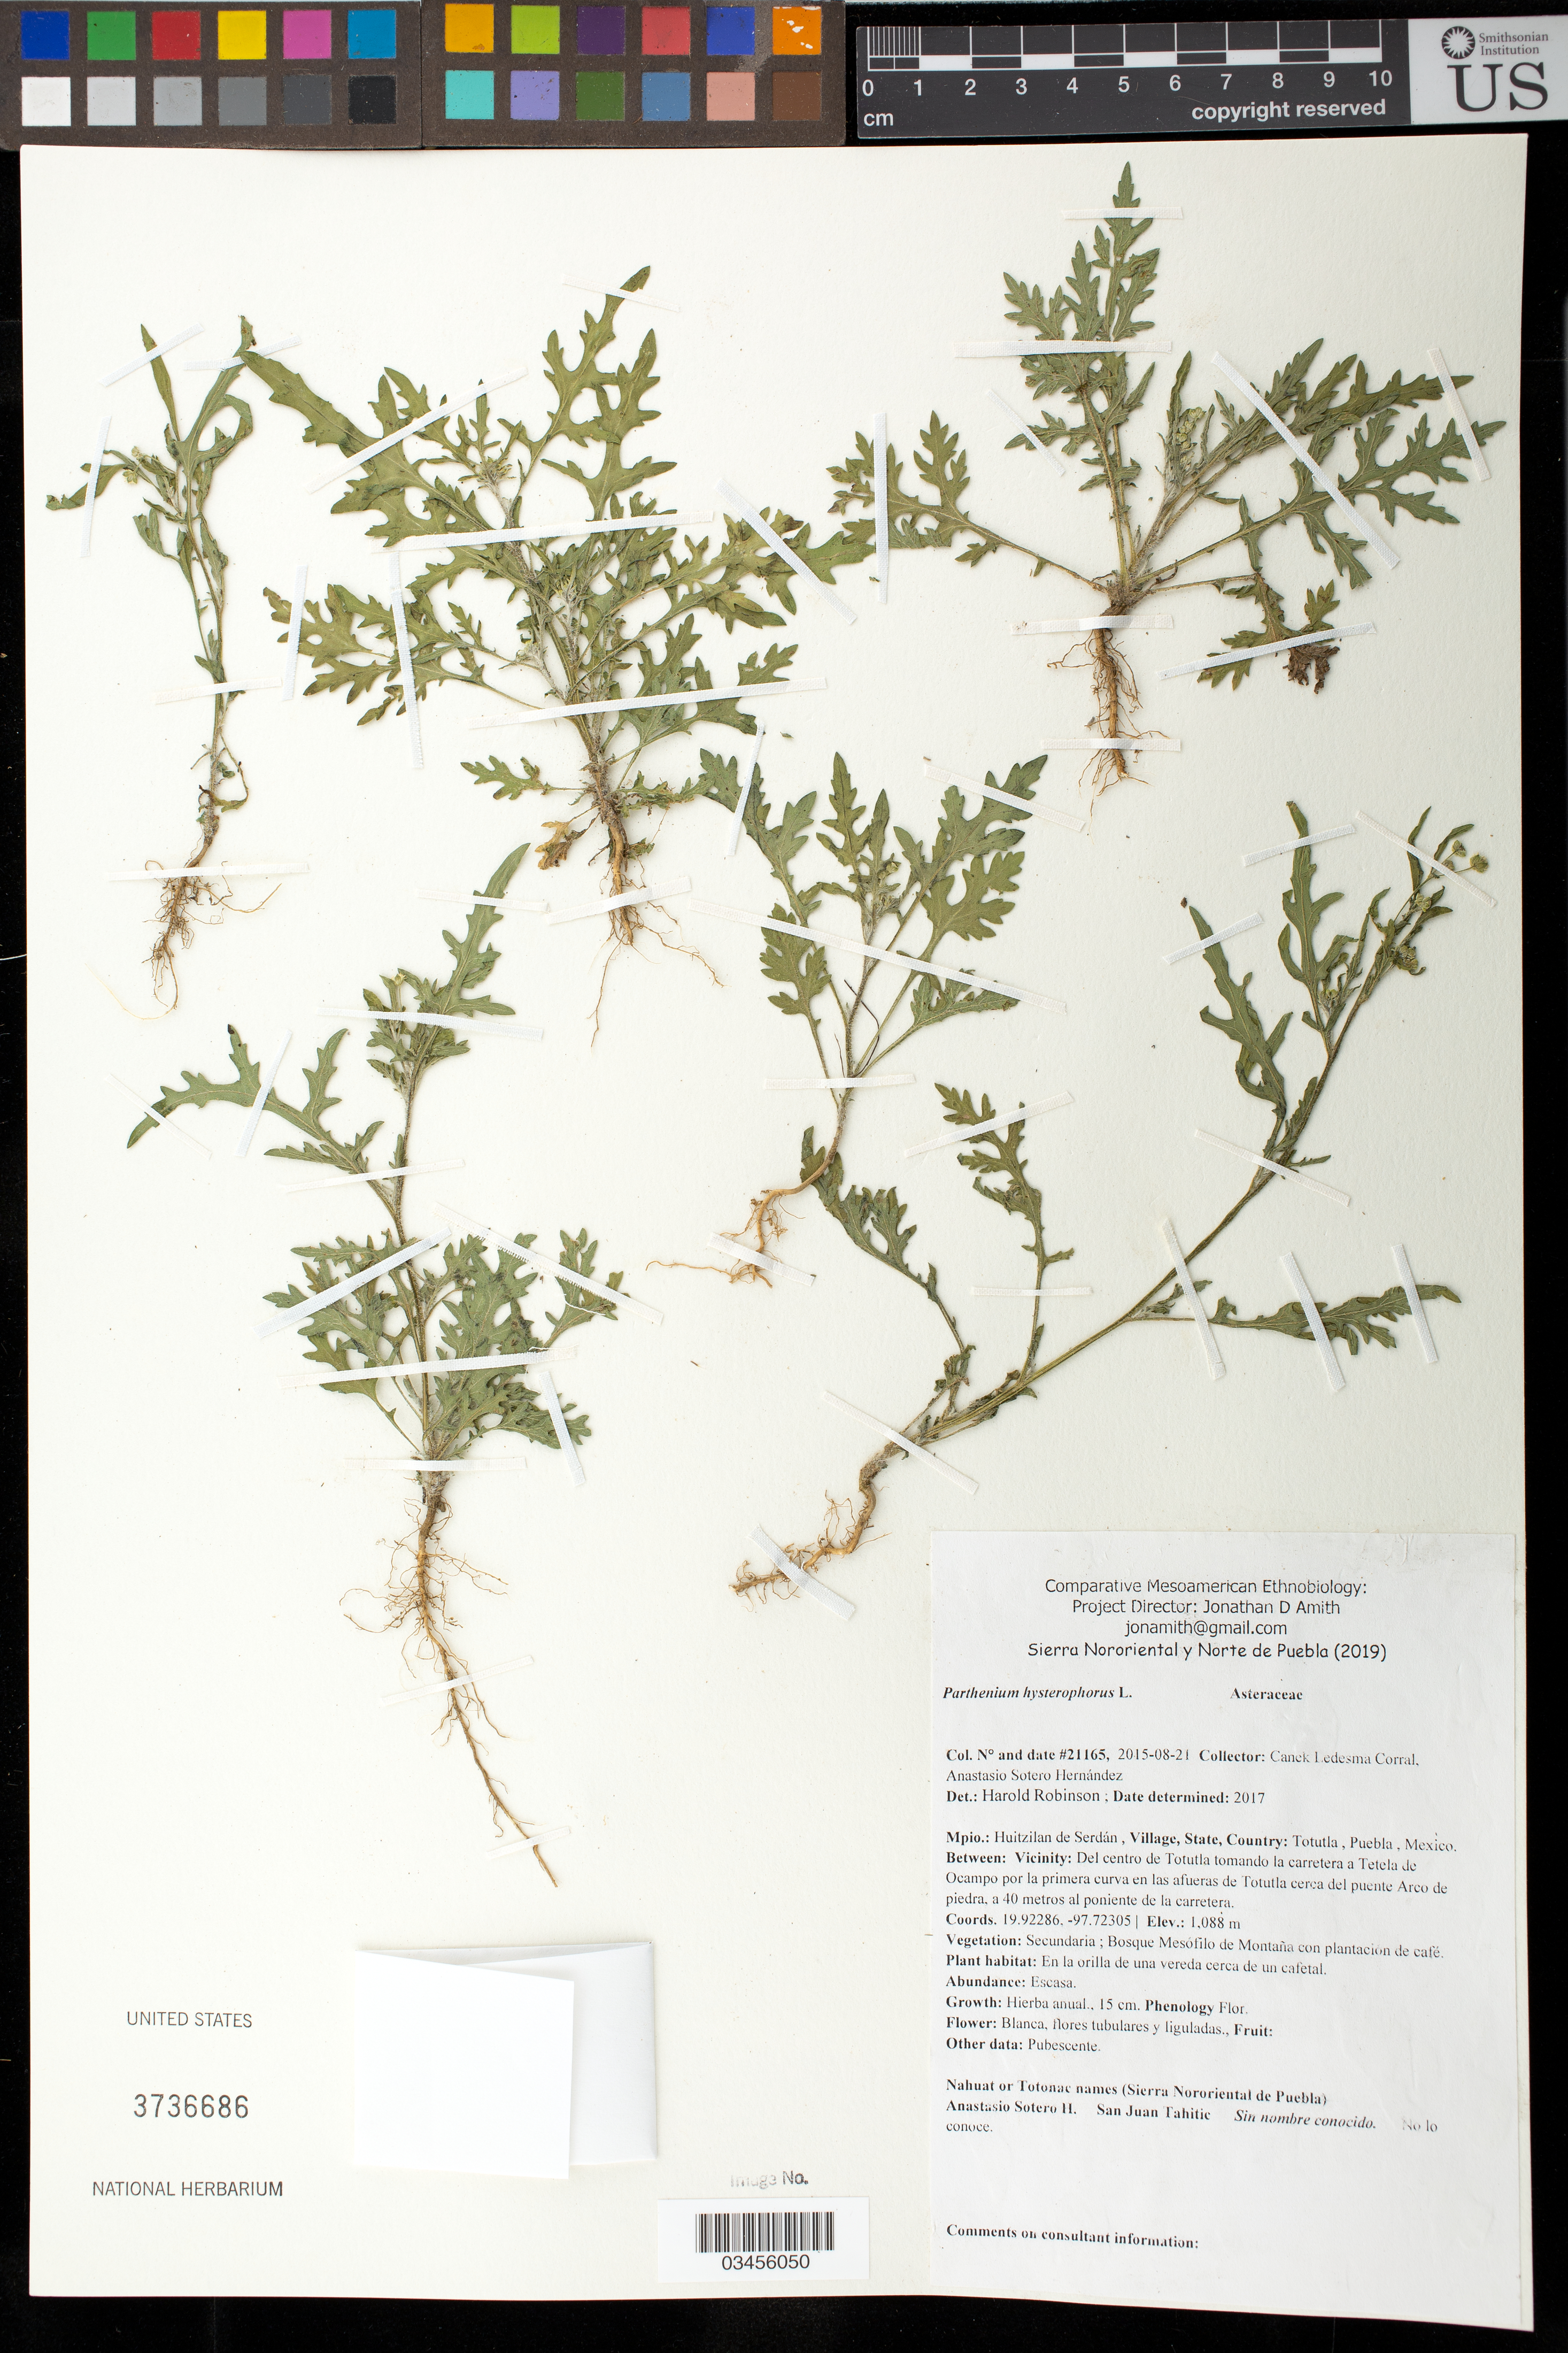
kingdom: Plantae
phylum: Tracheophyta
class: Magnoliopsida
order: Asterales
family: Asteraceae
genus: Parthenium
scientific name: Parthenium hysterophorus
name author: L.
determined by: Robinson, Harold E., (US)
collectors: Canek Ledesma C. & A. Sotero H.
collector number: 21165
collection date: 2015-08-21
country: México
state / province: Puebla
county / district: Huitzilan de Serdán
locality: PUEBLO: Totutla; LOCALIDAD EXACTA: Del centro de Totutla tomando la carretera a Tetela de Ocampo por la primera curva en las afueras de Totutla cerca del puente Arco de piedra, a 40 metros al poniente de la carretera.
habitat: Bosque mesófilo de montaña con plantación de café | En la orilla de una vereda cerca de un cafetal.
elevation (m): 1088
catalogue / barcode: US 3736686